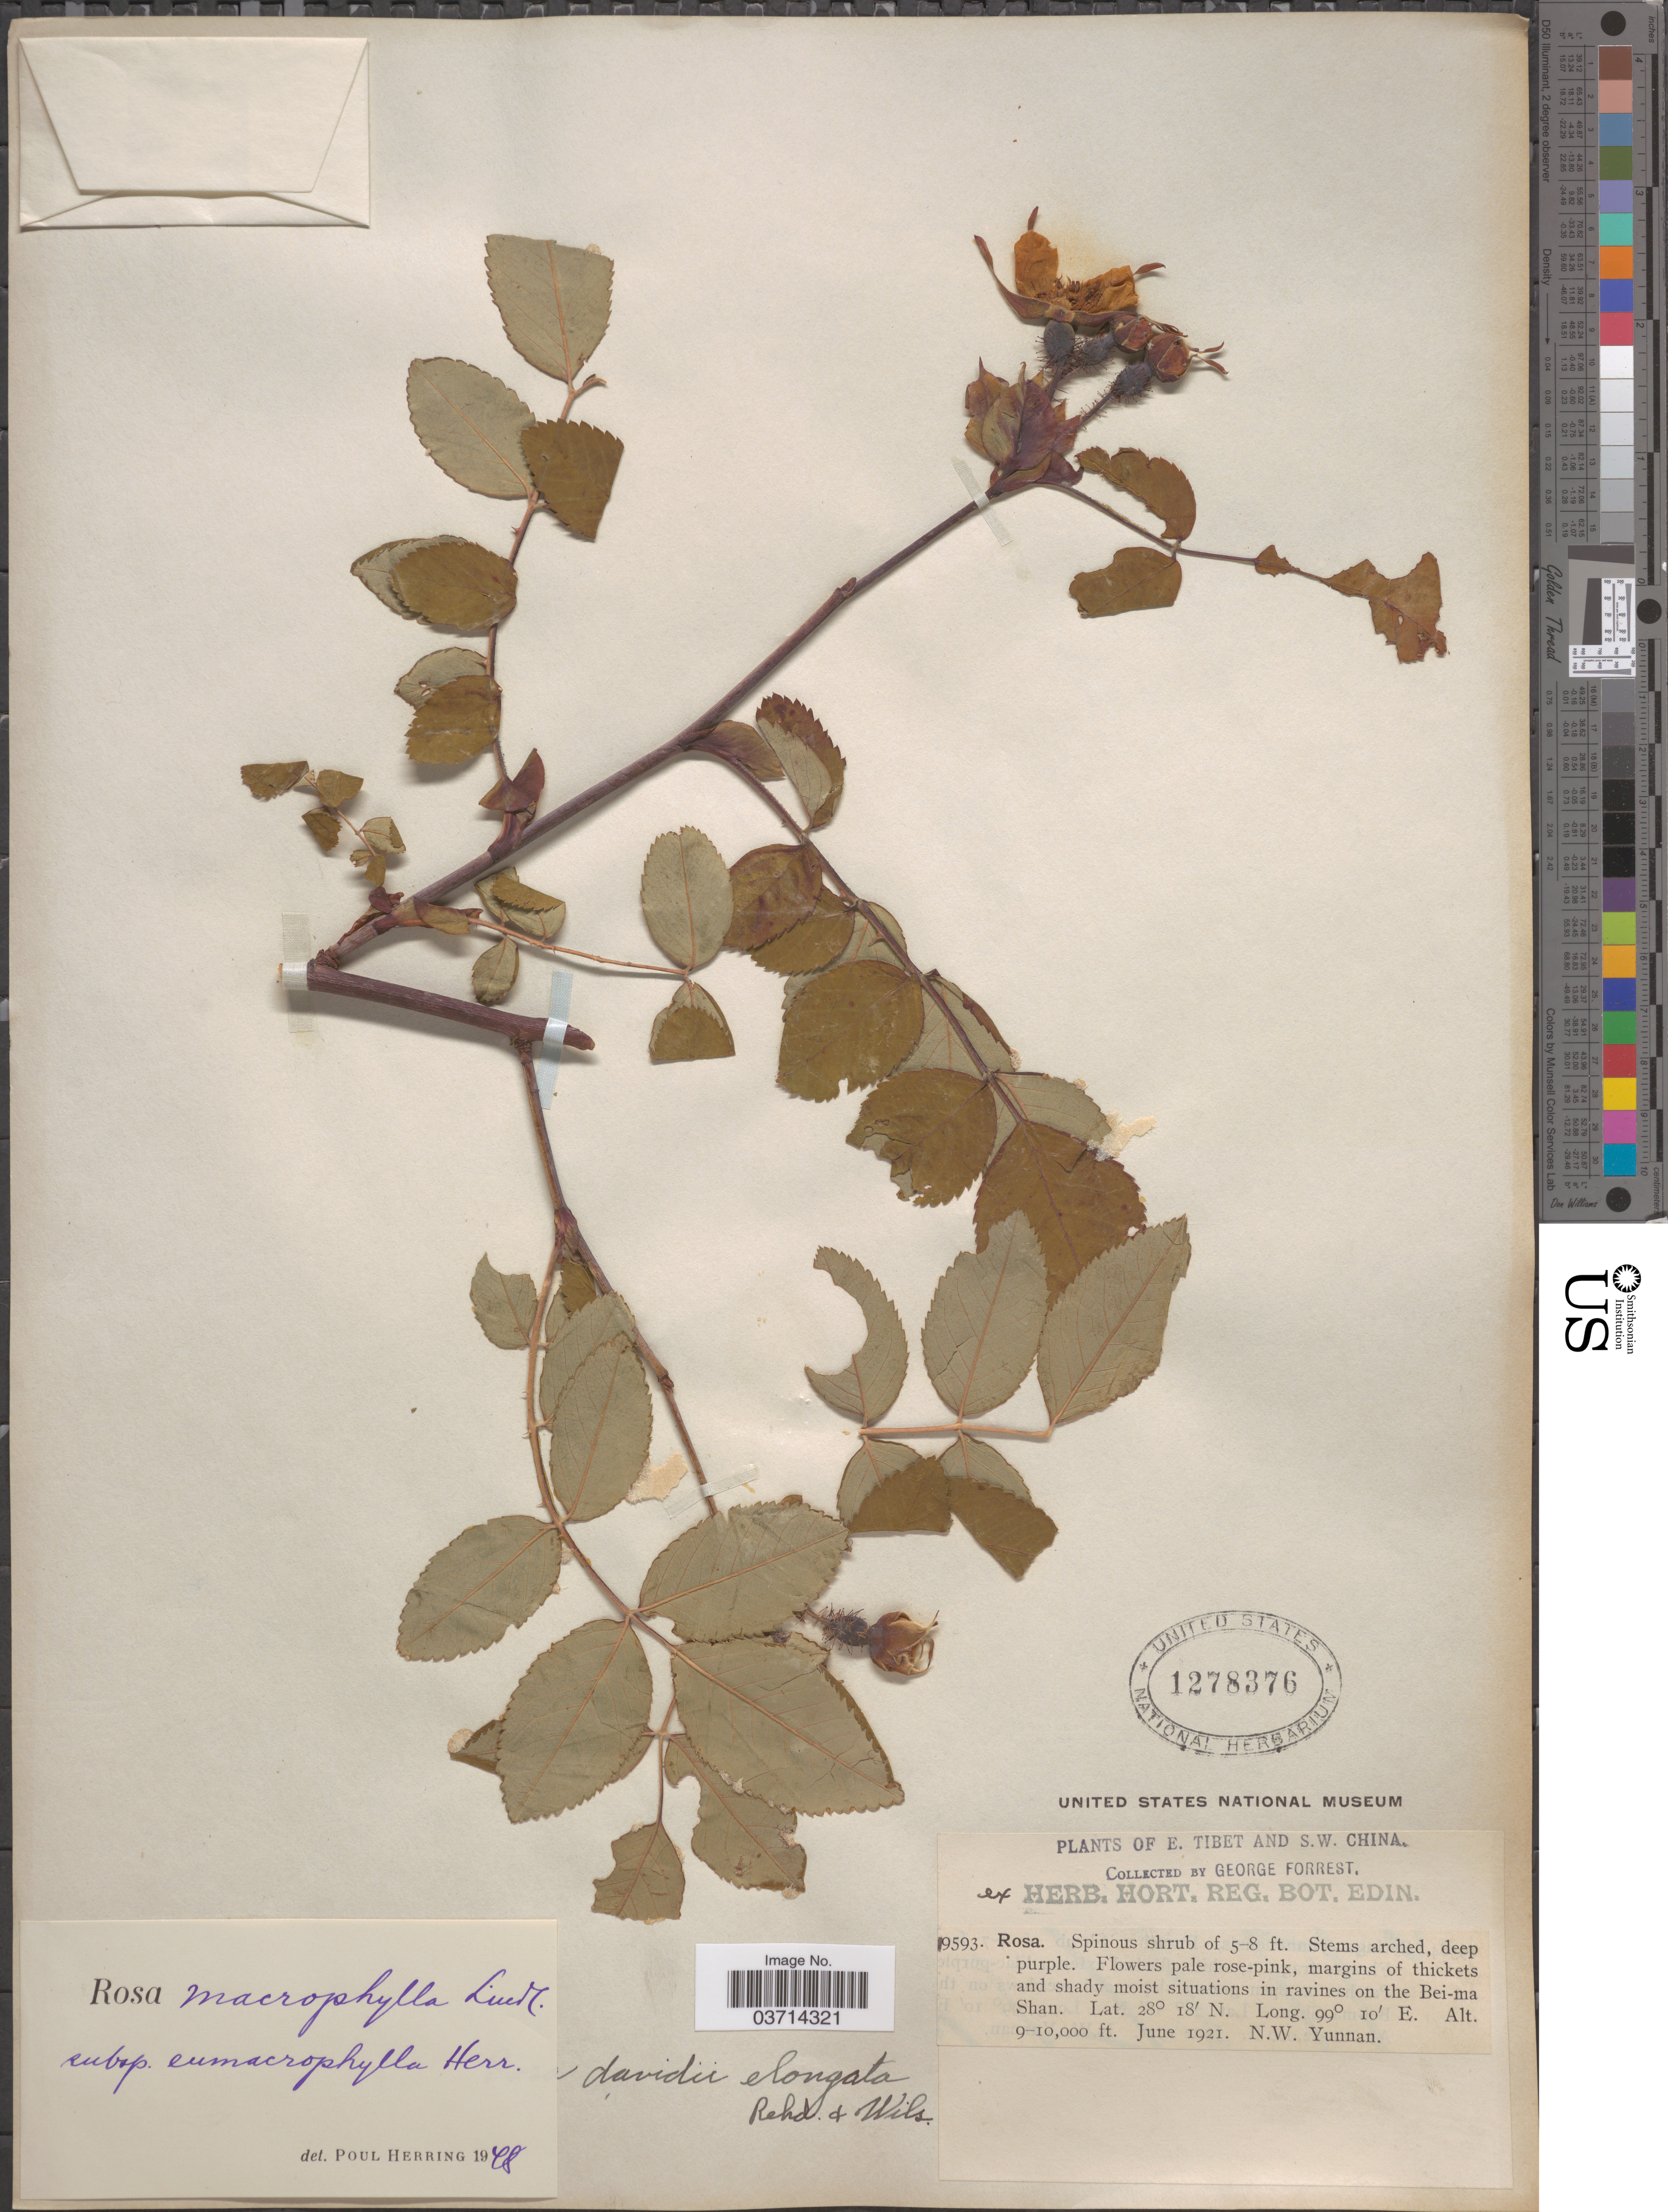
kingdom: Plantae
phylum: Tracheophyta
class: Magnoliopsida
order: Rosales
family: Rosaceae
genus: Rosa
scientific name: Rosa macrophylla var. macrophylla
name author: Lindl.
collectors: G. Forrest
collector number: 19593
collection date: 1921-06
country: China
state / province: Yunnan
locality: S.W. China. In ravines on the Bei-ma Shan. N.W. Yunnan.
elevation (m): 2743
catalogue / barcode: US 1278376